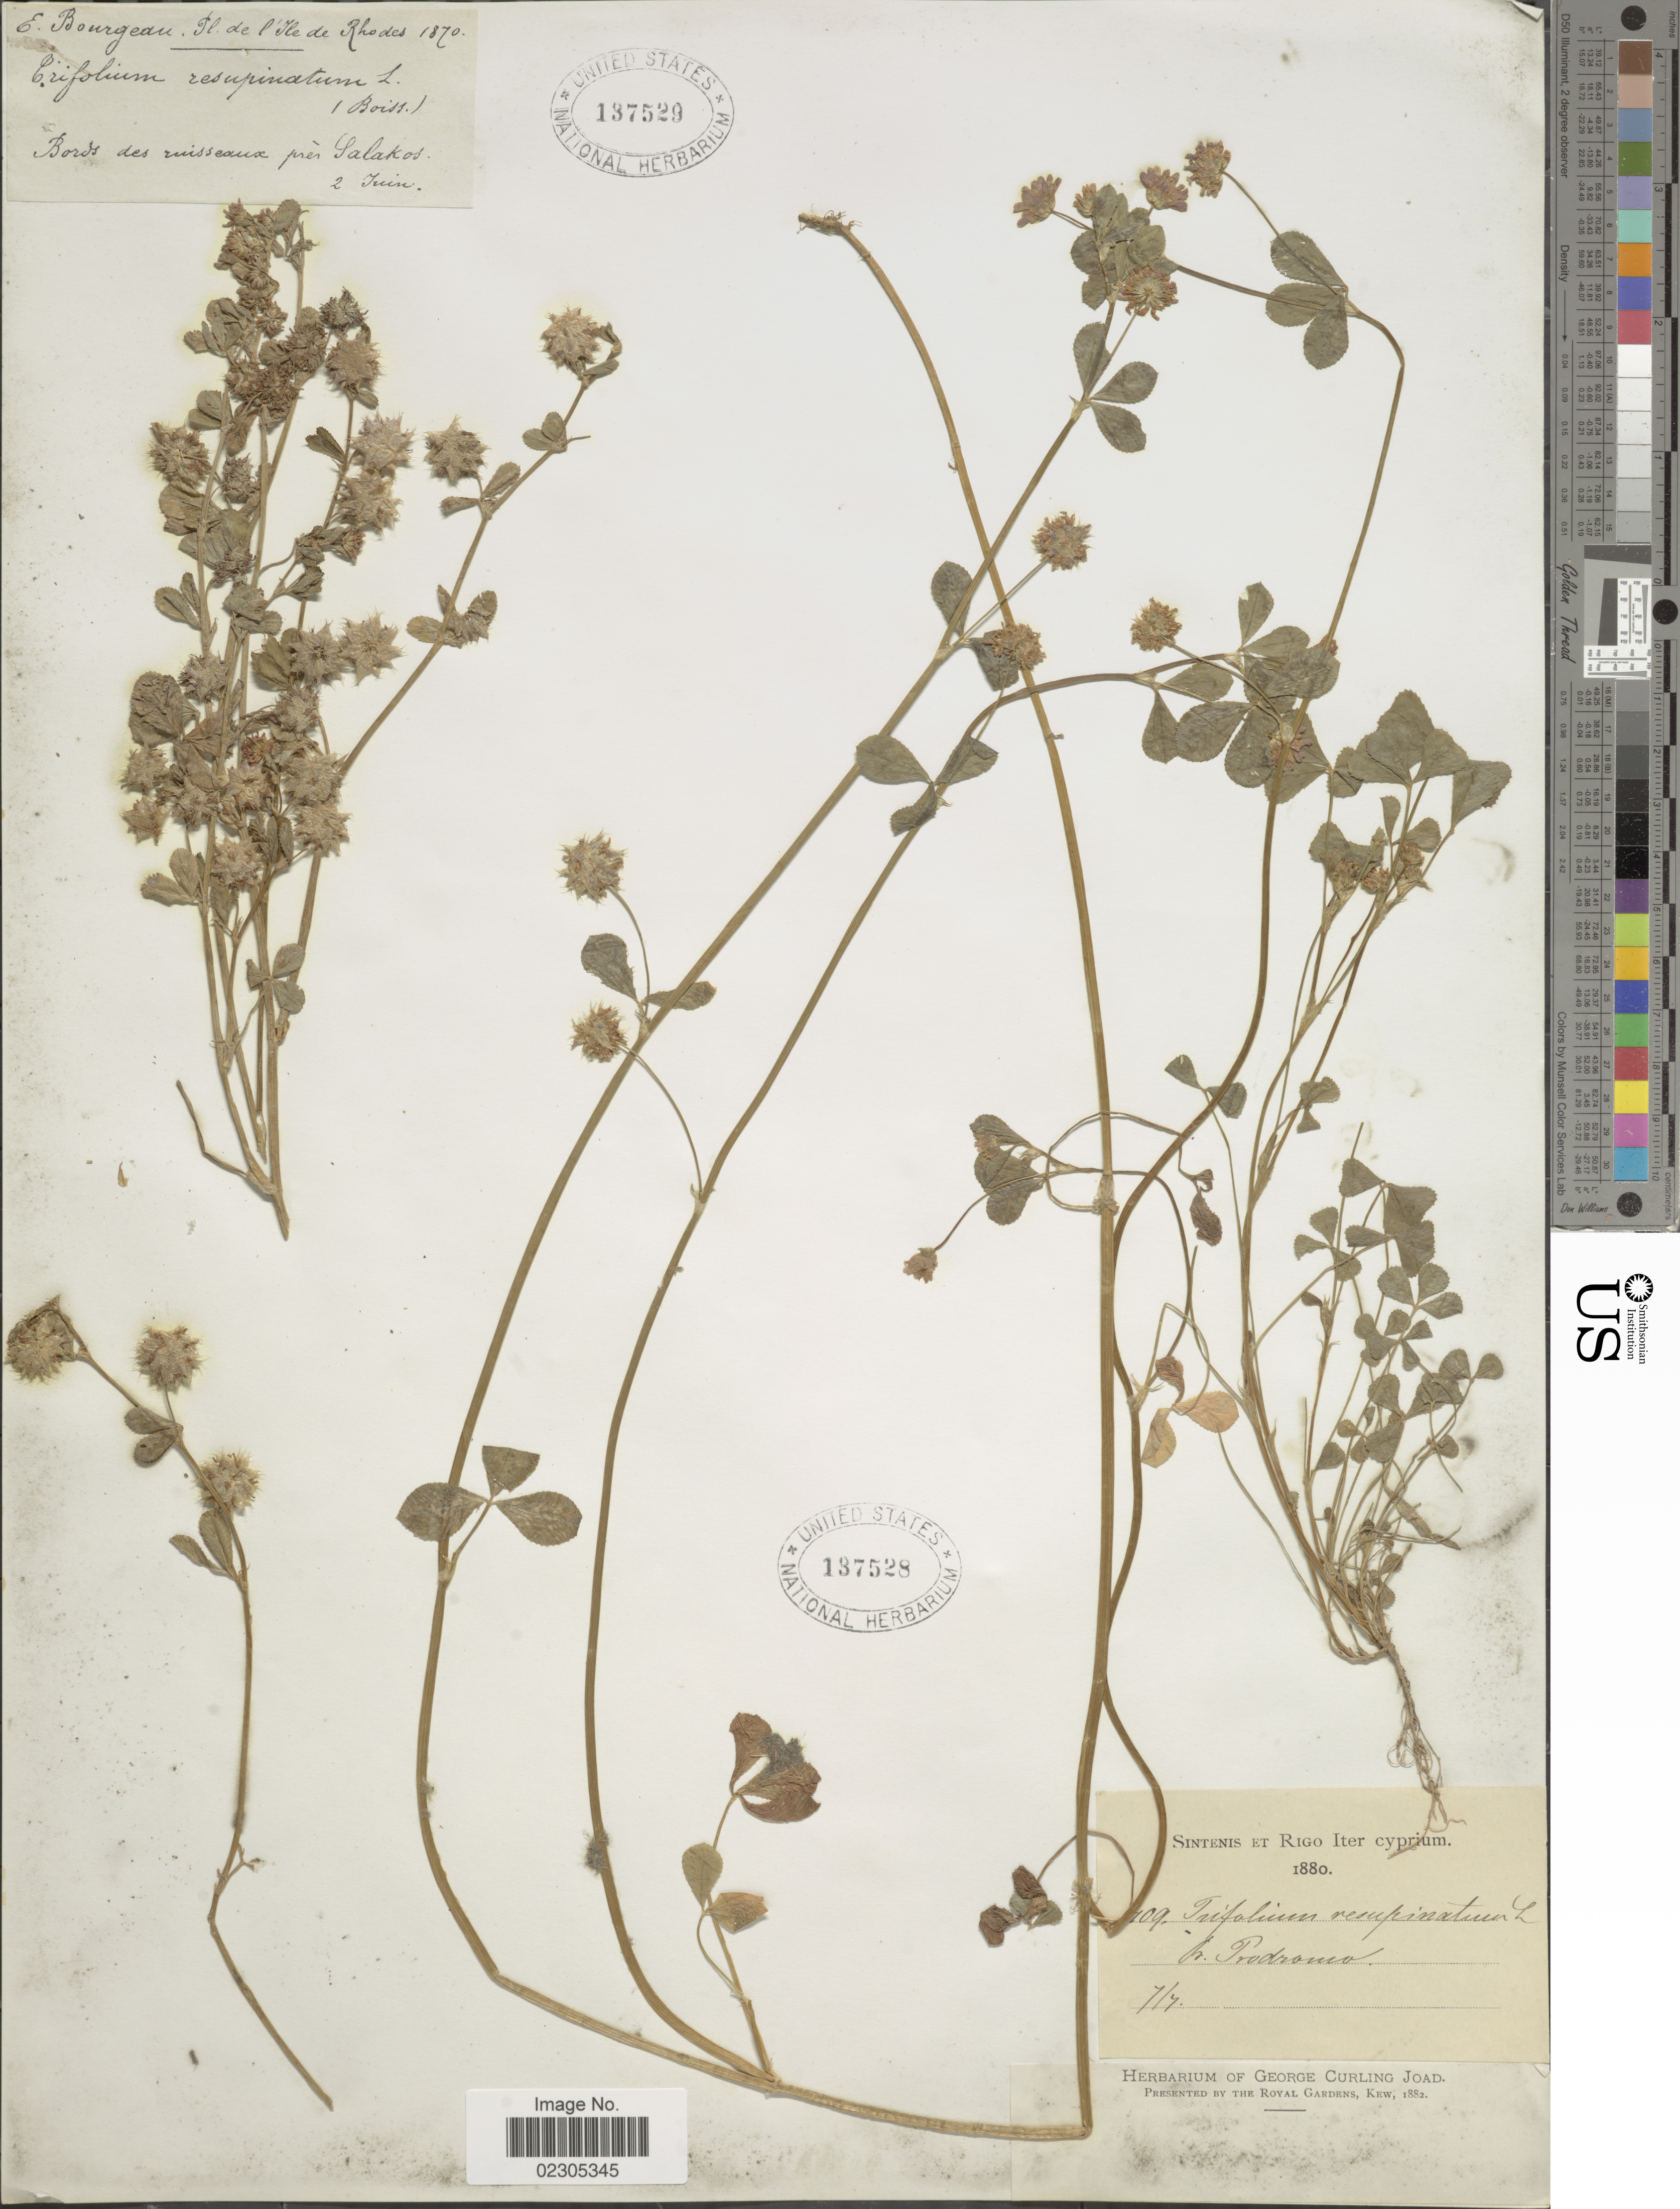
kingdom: Plantae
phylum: Tracheophyta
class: Magnoliopsida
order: Fabales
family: Fabaceae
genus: Trifolium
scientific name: Trifolium resupinatum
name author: L.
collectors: -. Sintenis & -- Rigo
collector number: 409*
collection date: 1880-07-07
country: Cyprus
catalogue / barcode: US 137528